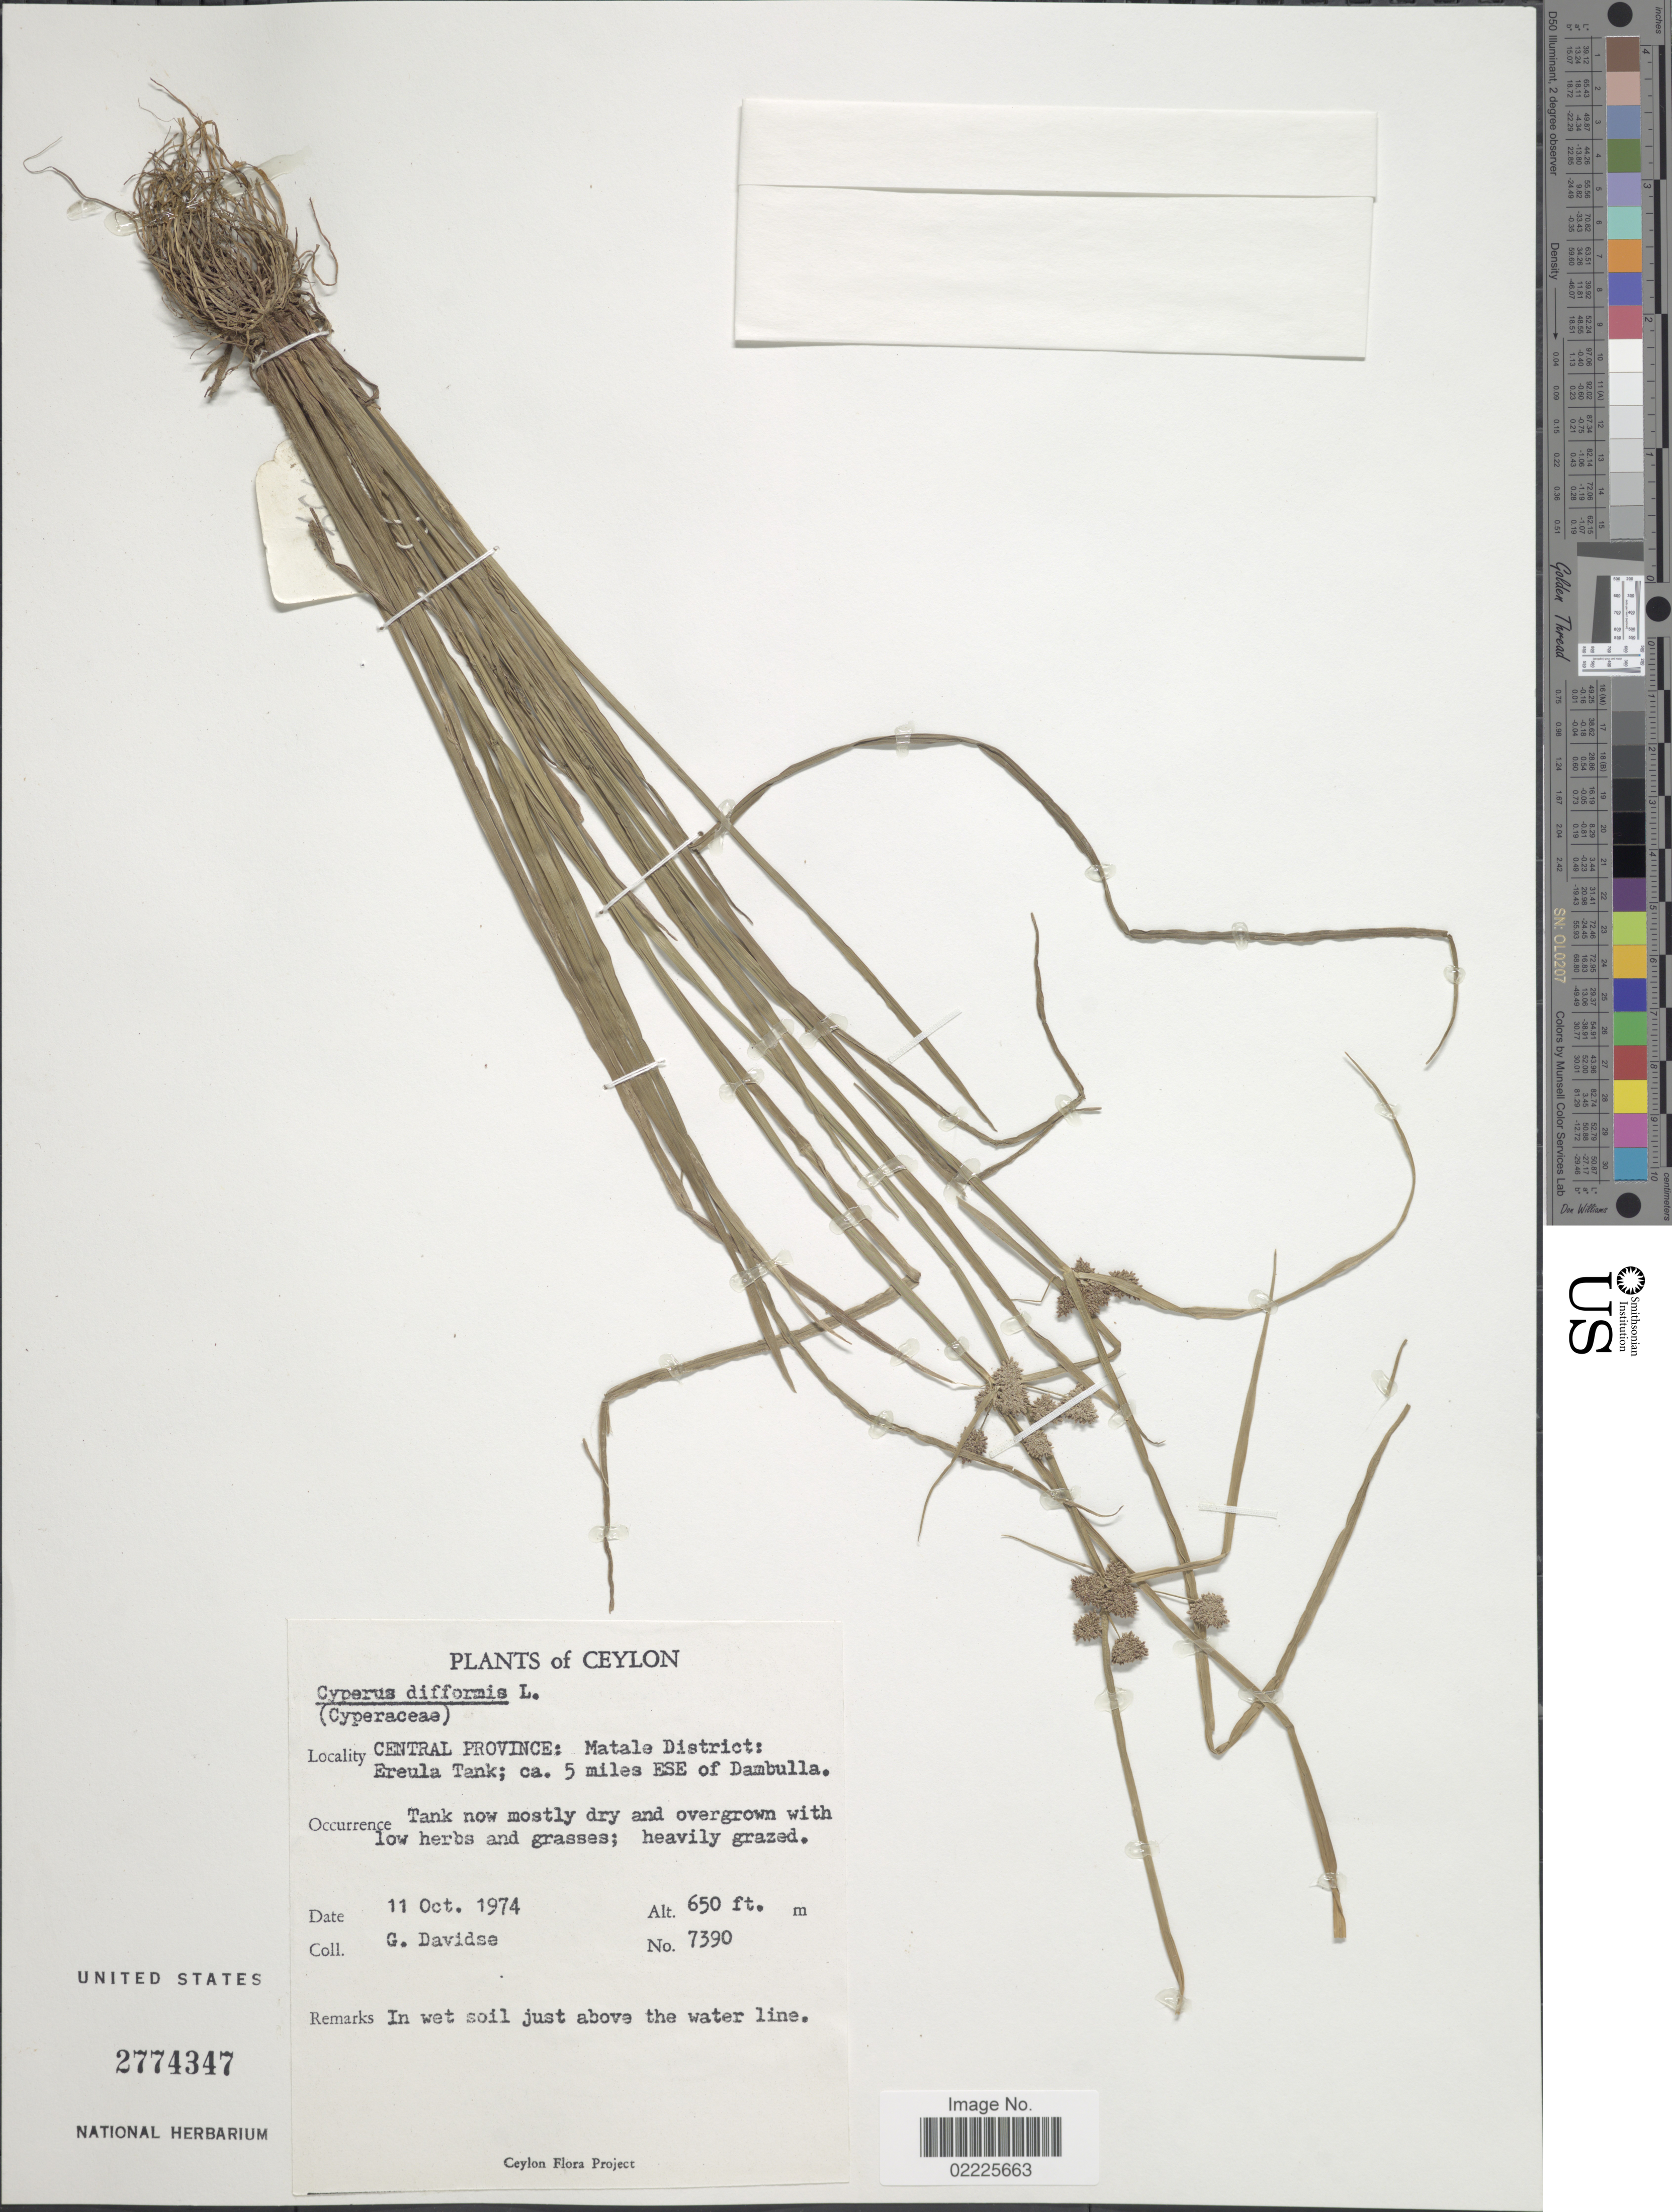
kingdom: Plantae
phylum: Tracheophyta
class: Liliopsida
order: Poales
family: Cyperaceae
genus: Cyperus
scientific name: Cyperus difformis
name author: L.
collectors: G. Davidse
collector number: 7390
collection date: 1974-10-11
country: Sri Lanka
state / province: Central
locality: Ceylon, Matale District: Ereula Tank; ca. 5 miles ESE of Dambulla.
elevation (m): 198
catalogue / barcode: US 2774347